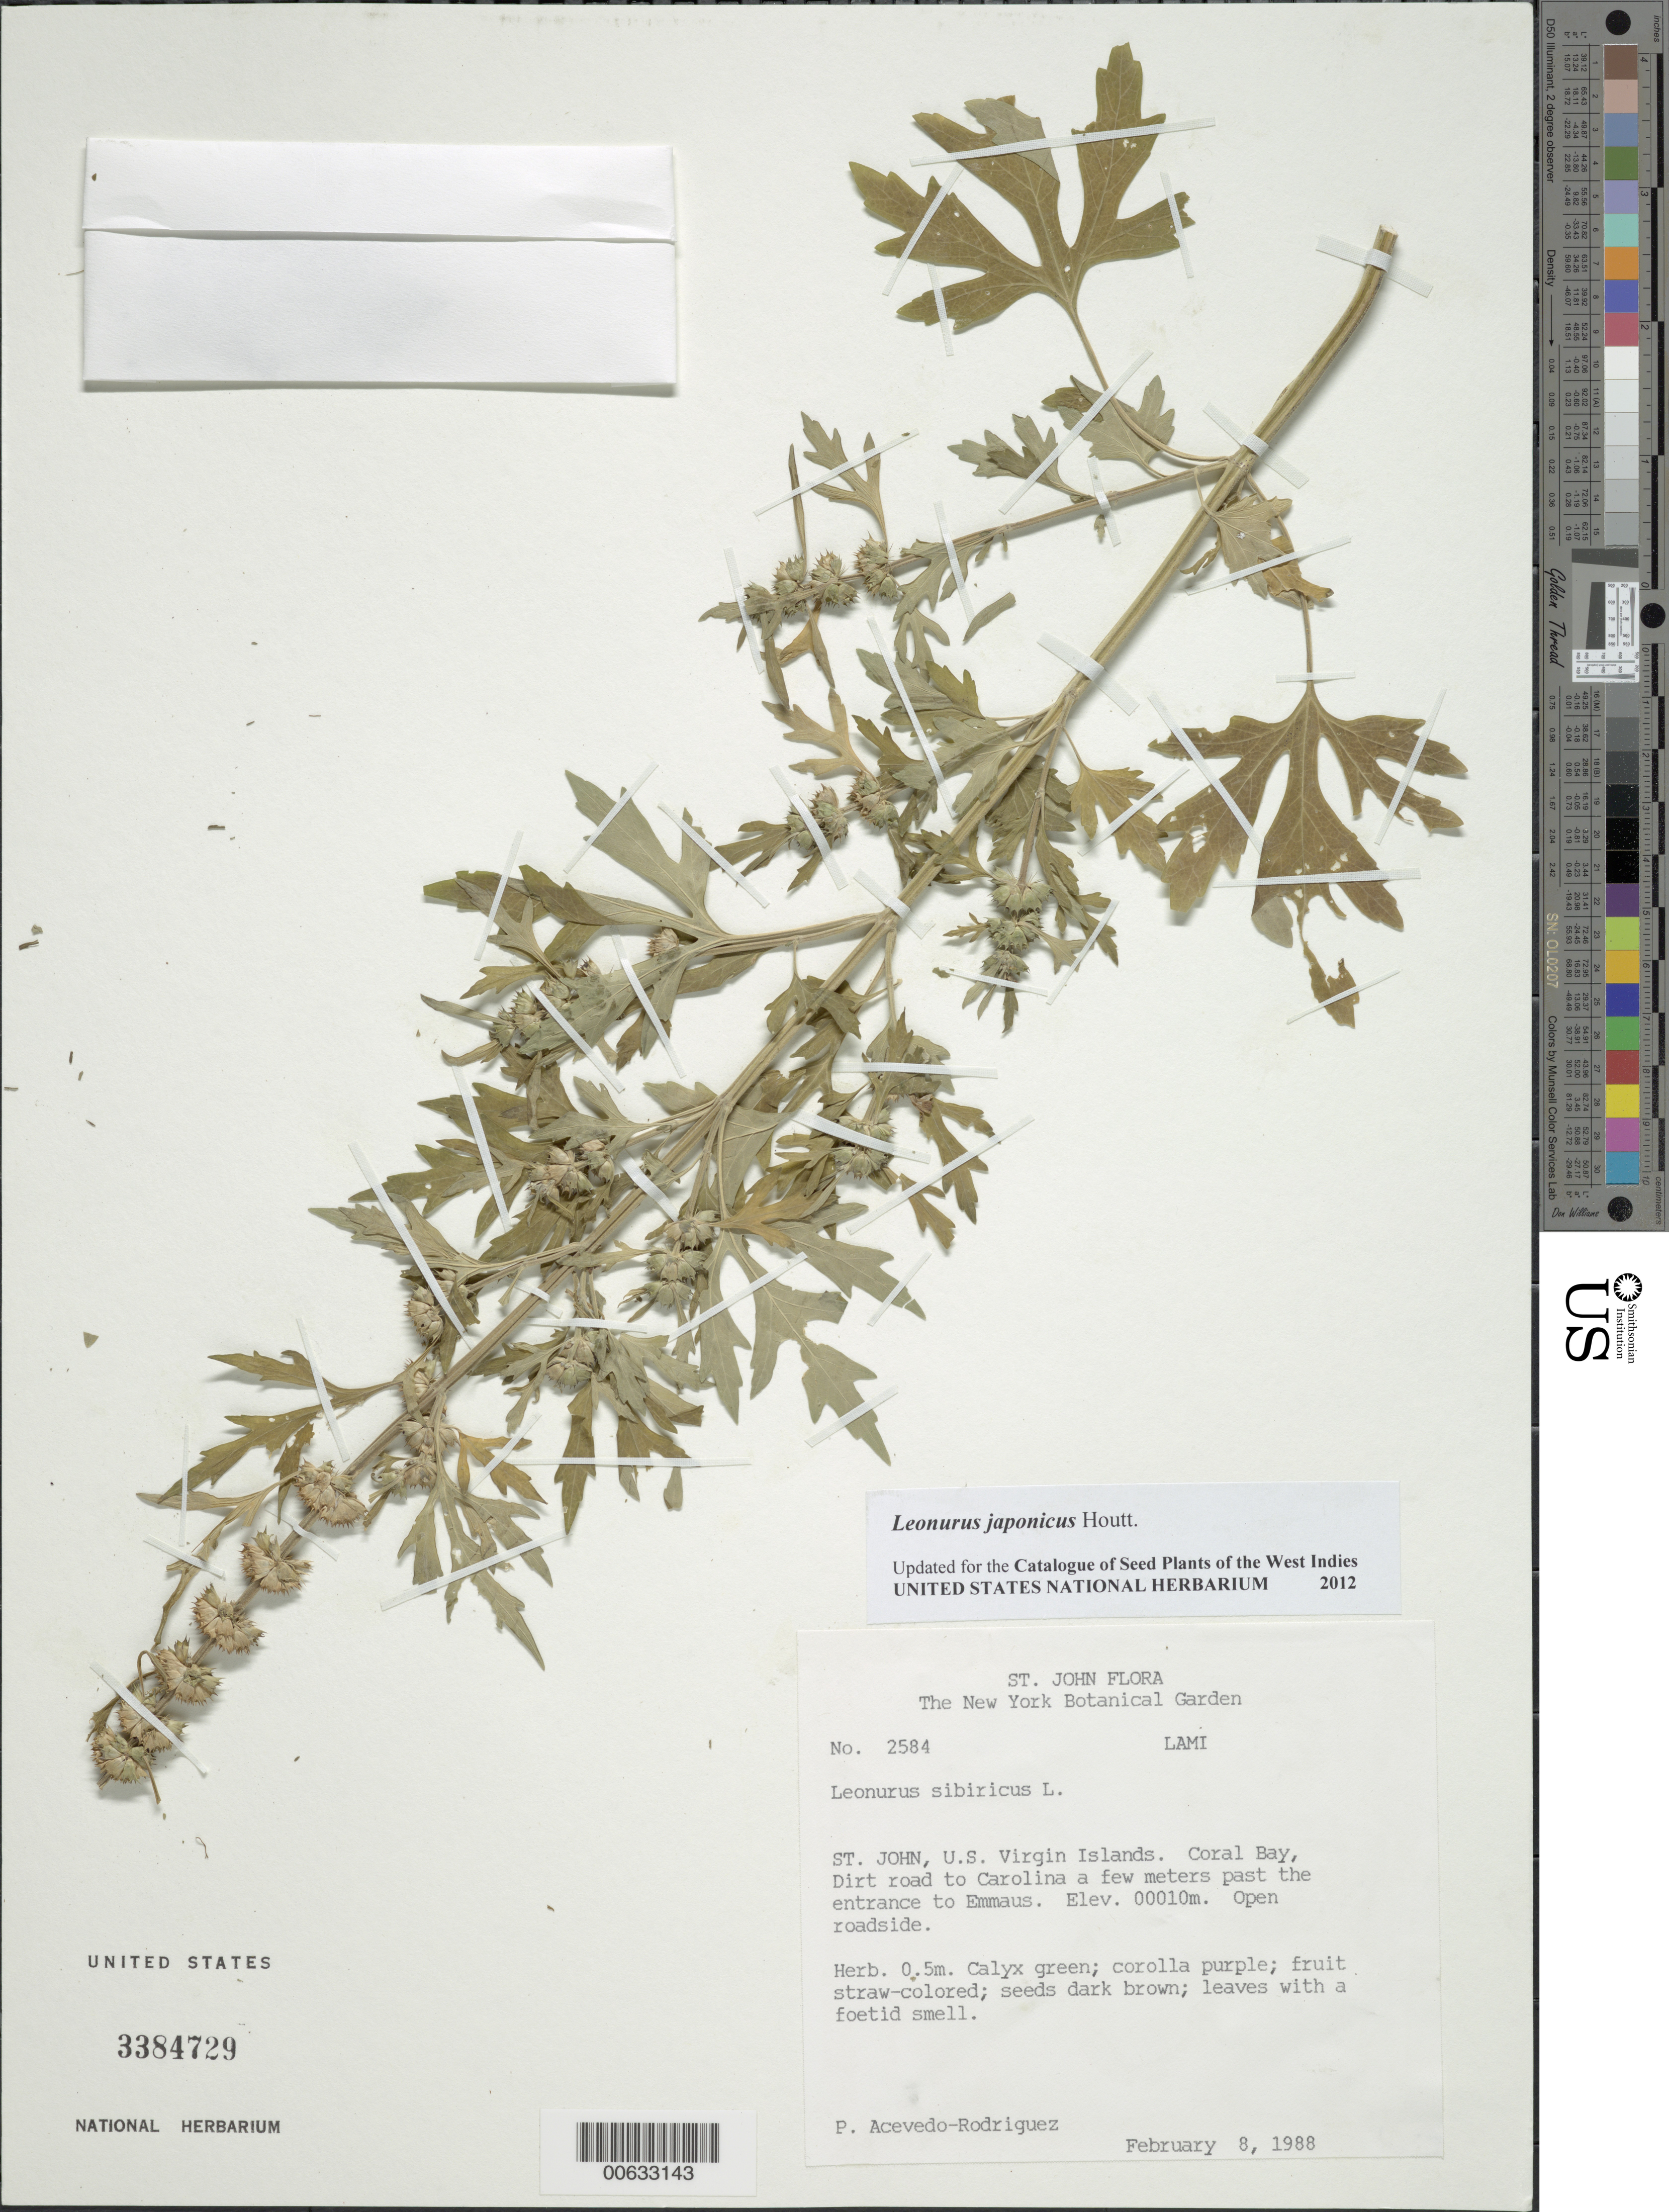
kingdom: Plantae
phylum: Tracheophyta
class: Magnoliopsida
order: Lamiales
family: Lamiaceae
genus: Leonurus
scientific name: Leonurus japonicus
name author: Houtt.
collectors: P. Acevedo-Rodr.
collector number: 2584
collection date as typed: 08 Feb 1988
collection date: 1988-02-08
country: U.S. Virgin Islands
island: St. John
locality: Dirt road to Carolina a few meters past the entrance to Emmaus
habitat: Open roadside.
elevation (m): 10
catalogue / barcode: US 3384729